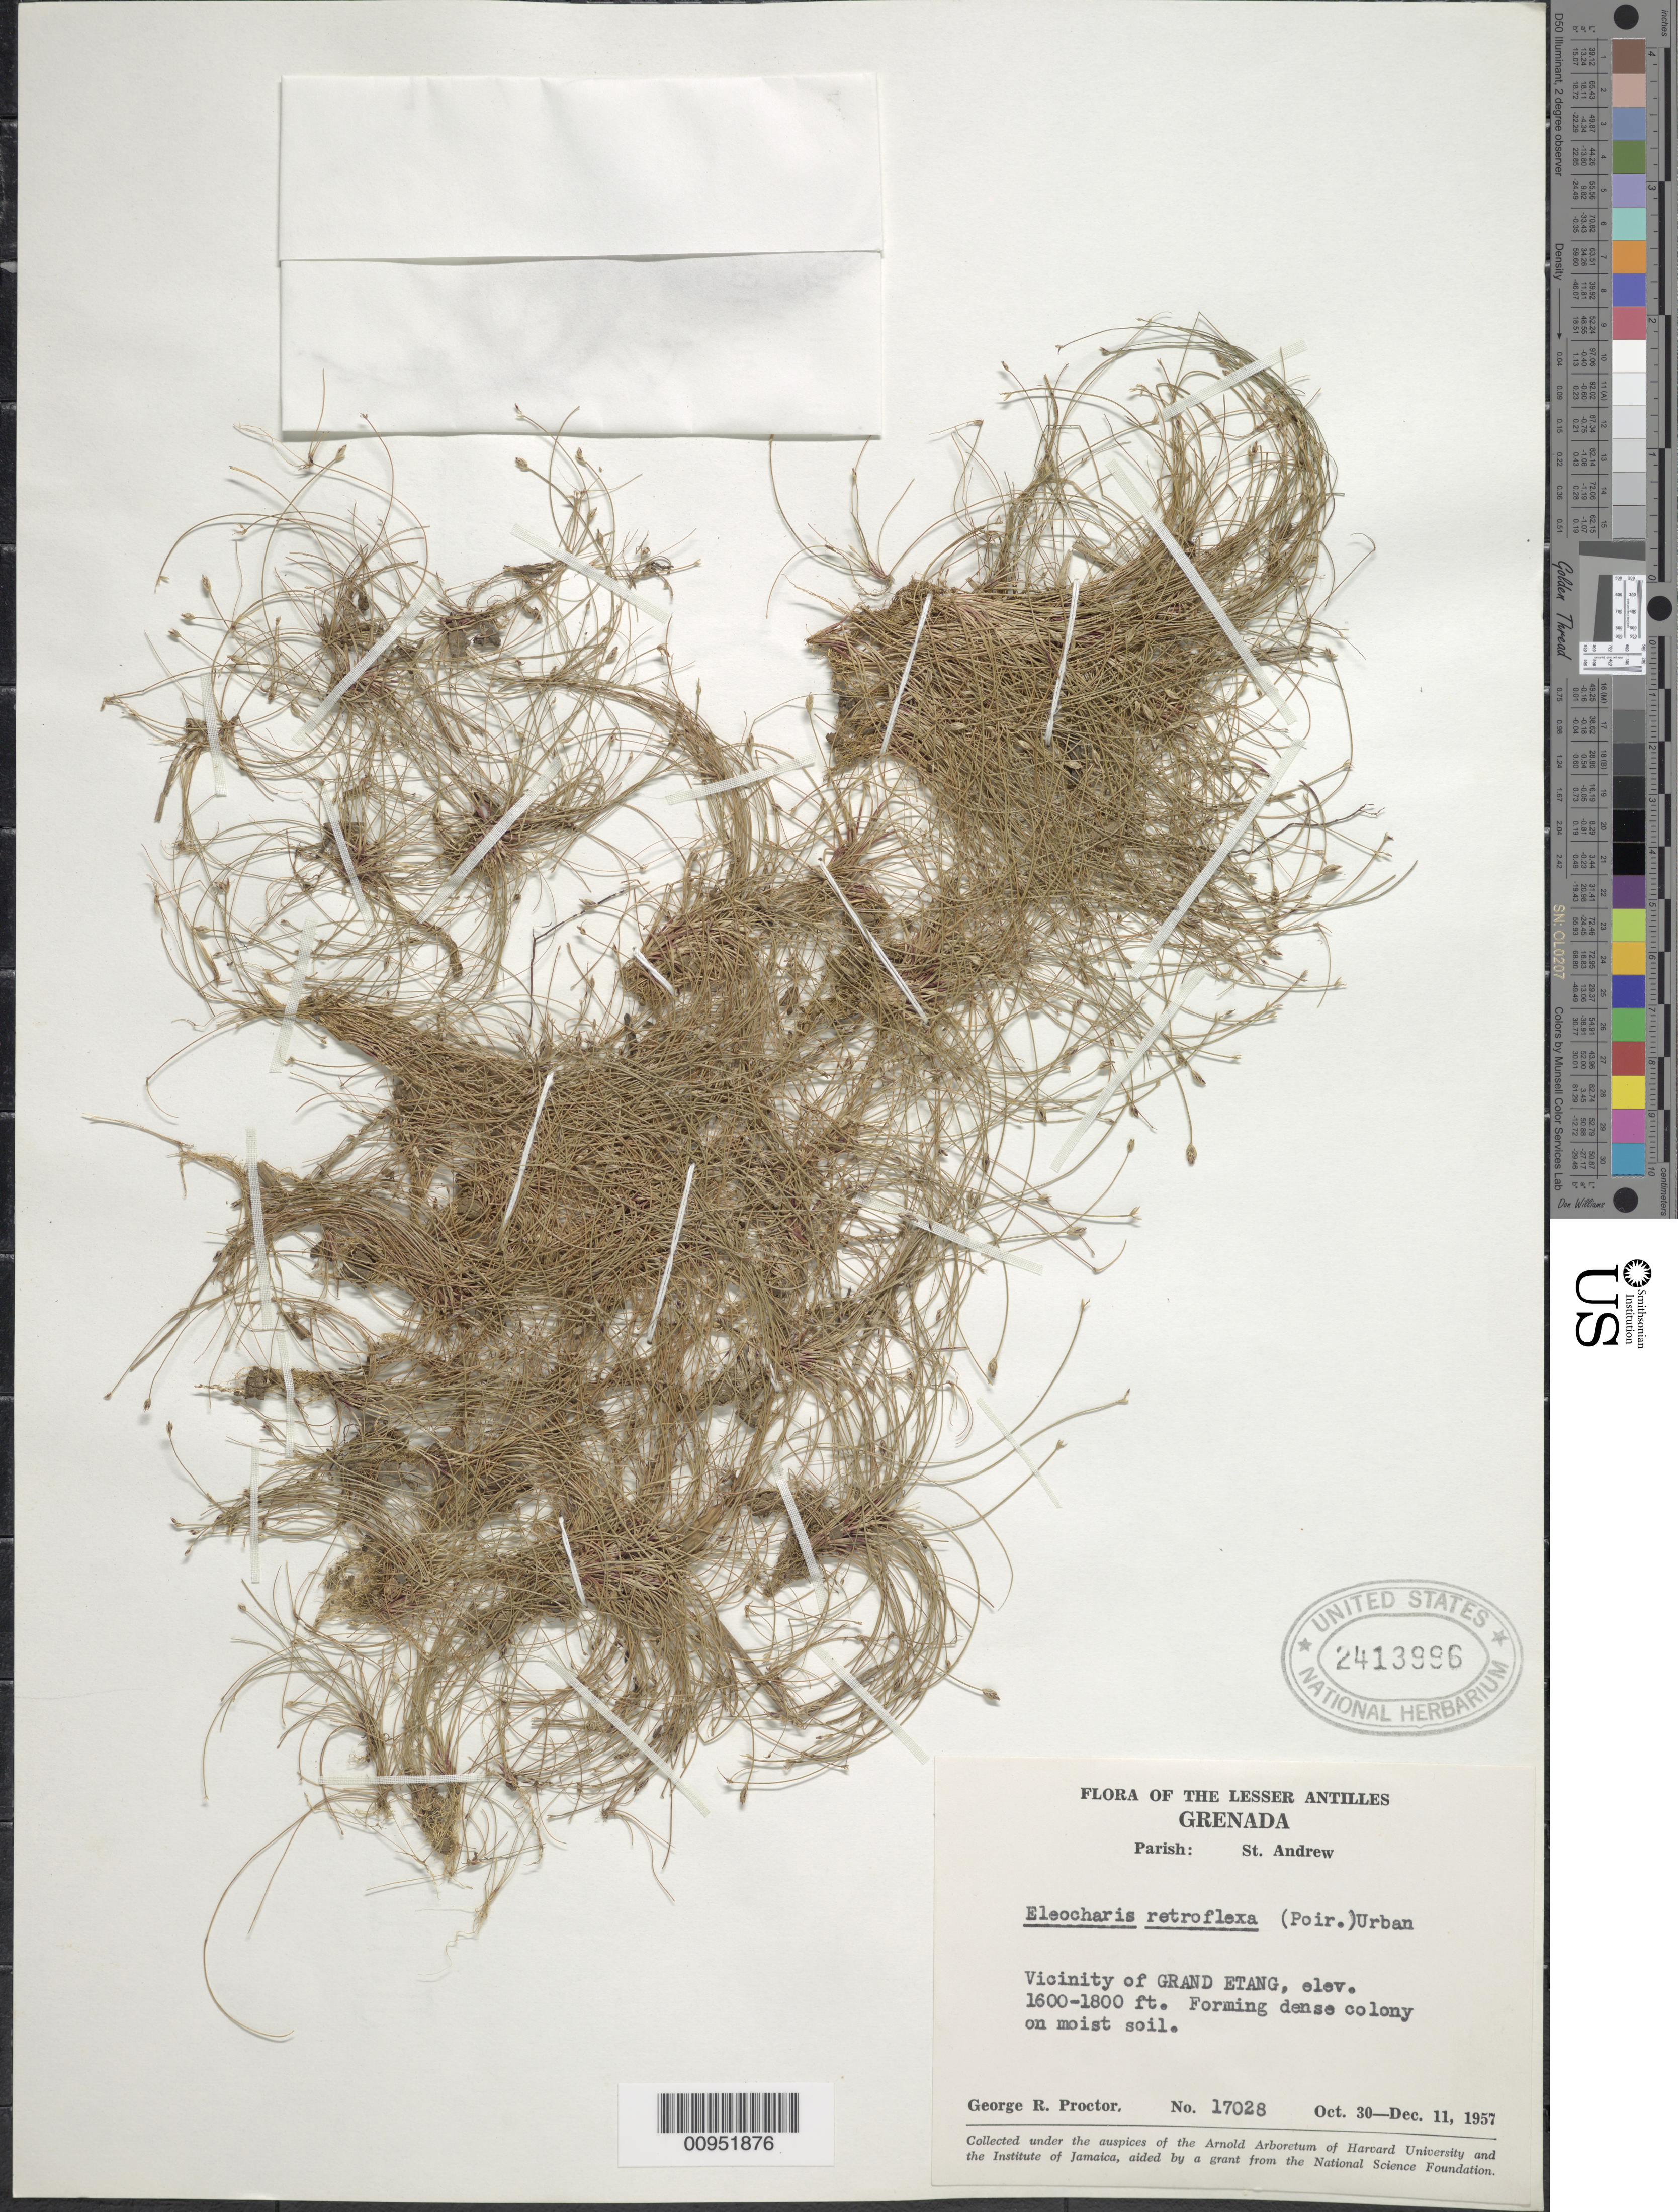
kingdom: Plantae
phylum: Tracheophyta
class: Liliopsida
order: Poales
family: Cyperaceae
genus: Eleocharis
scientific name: Eleocharis retroflexa subsp. retroflexa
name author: (Poir.) Urb.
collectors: G. R. Proctor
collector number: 17028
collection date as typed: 30 Oct 1957 to 11 Dec 1957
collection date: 1957-10-30/1957-12-11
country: Grenada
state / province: Saint Andrew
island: Grenada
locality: Vicinity of Grand Etang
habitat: On moist soil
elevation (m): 488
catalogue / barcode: US 2413996